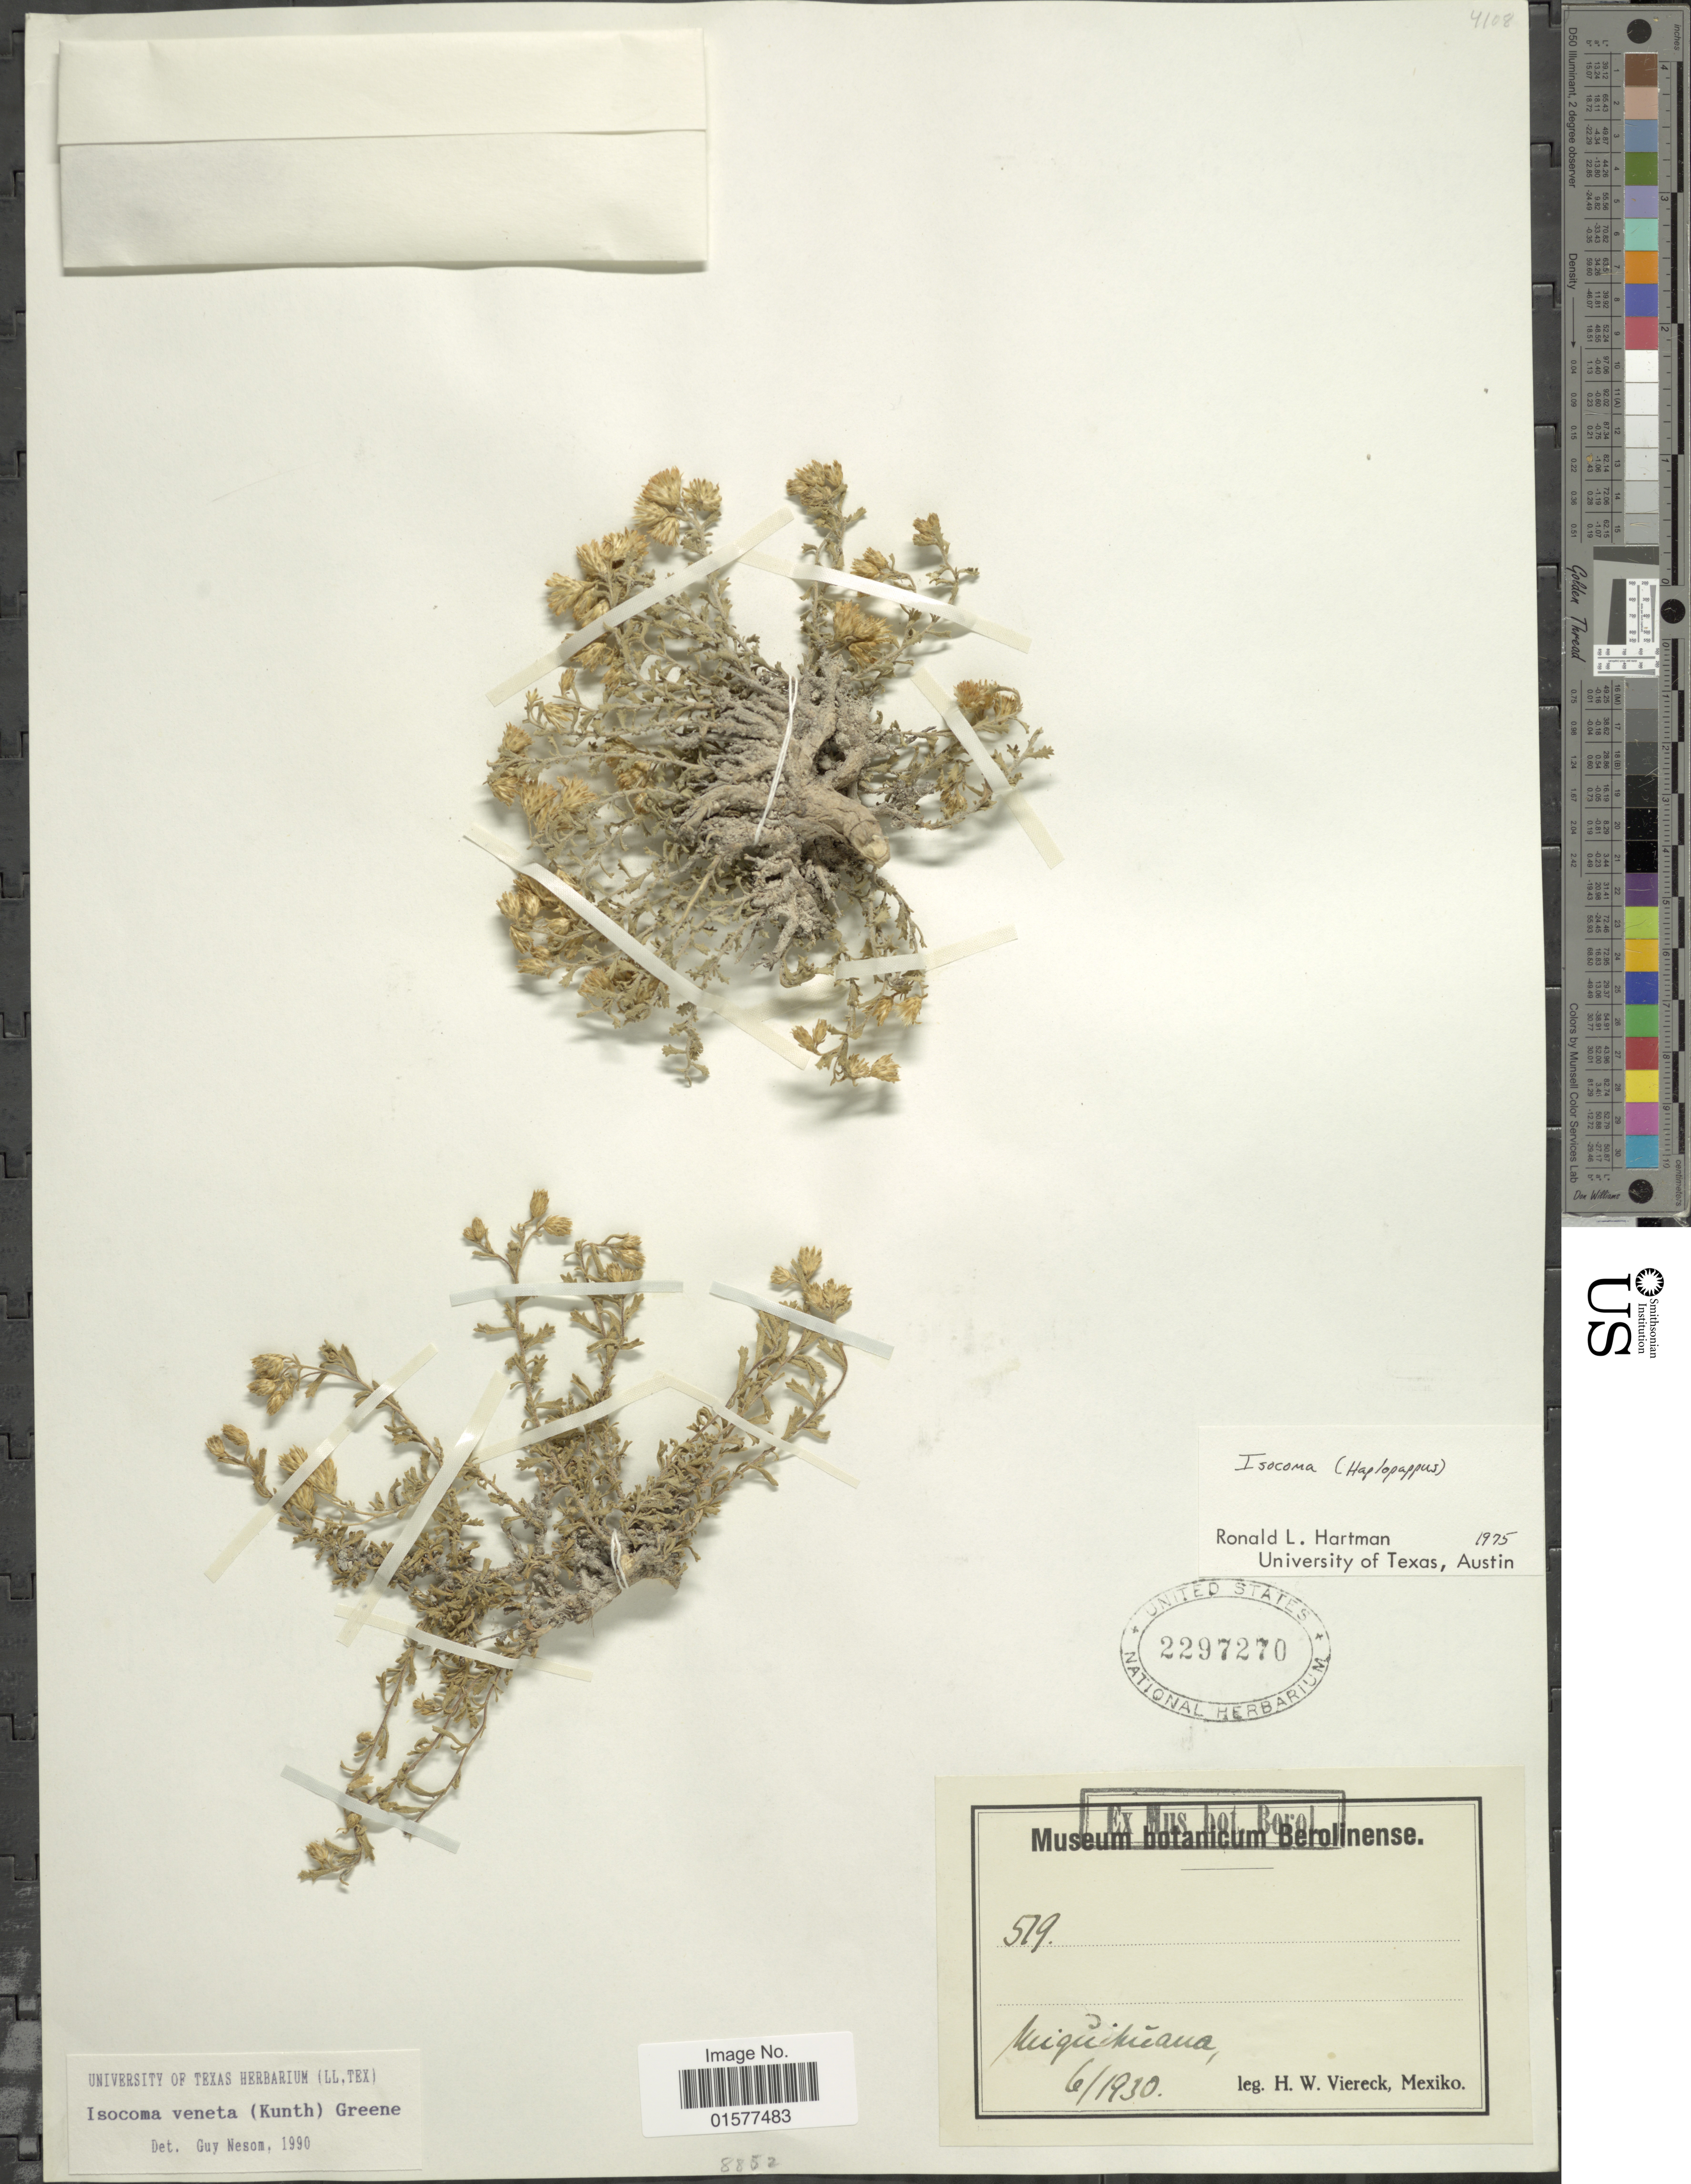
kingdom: Plantae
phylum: Tracheophyta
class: Magnoliopsida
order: Asterales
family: Asteraceae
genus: Isocoma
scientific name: Isocoma veneta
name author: (Kunth) Greene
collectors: H. W. Viereck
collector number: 519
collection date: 1930-06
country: Mexico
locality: Miquihuana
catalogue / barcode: US 2297270